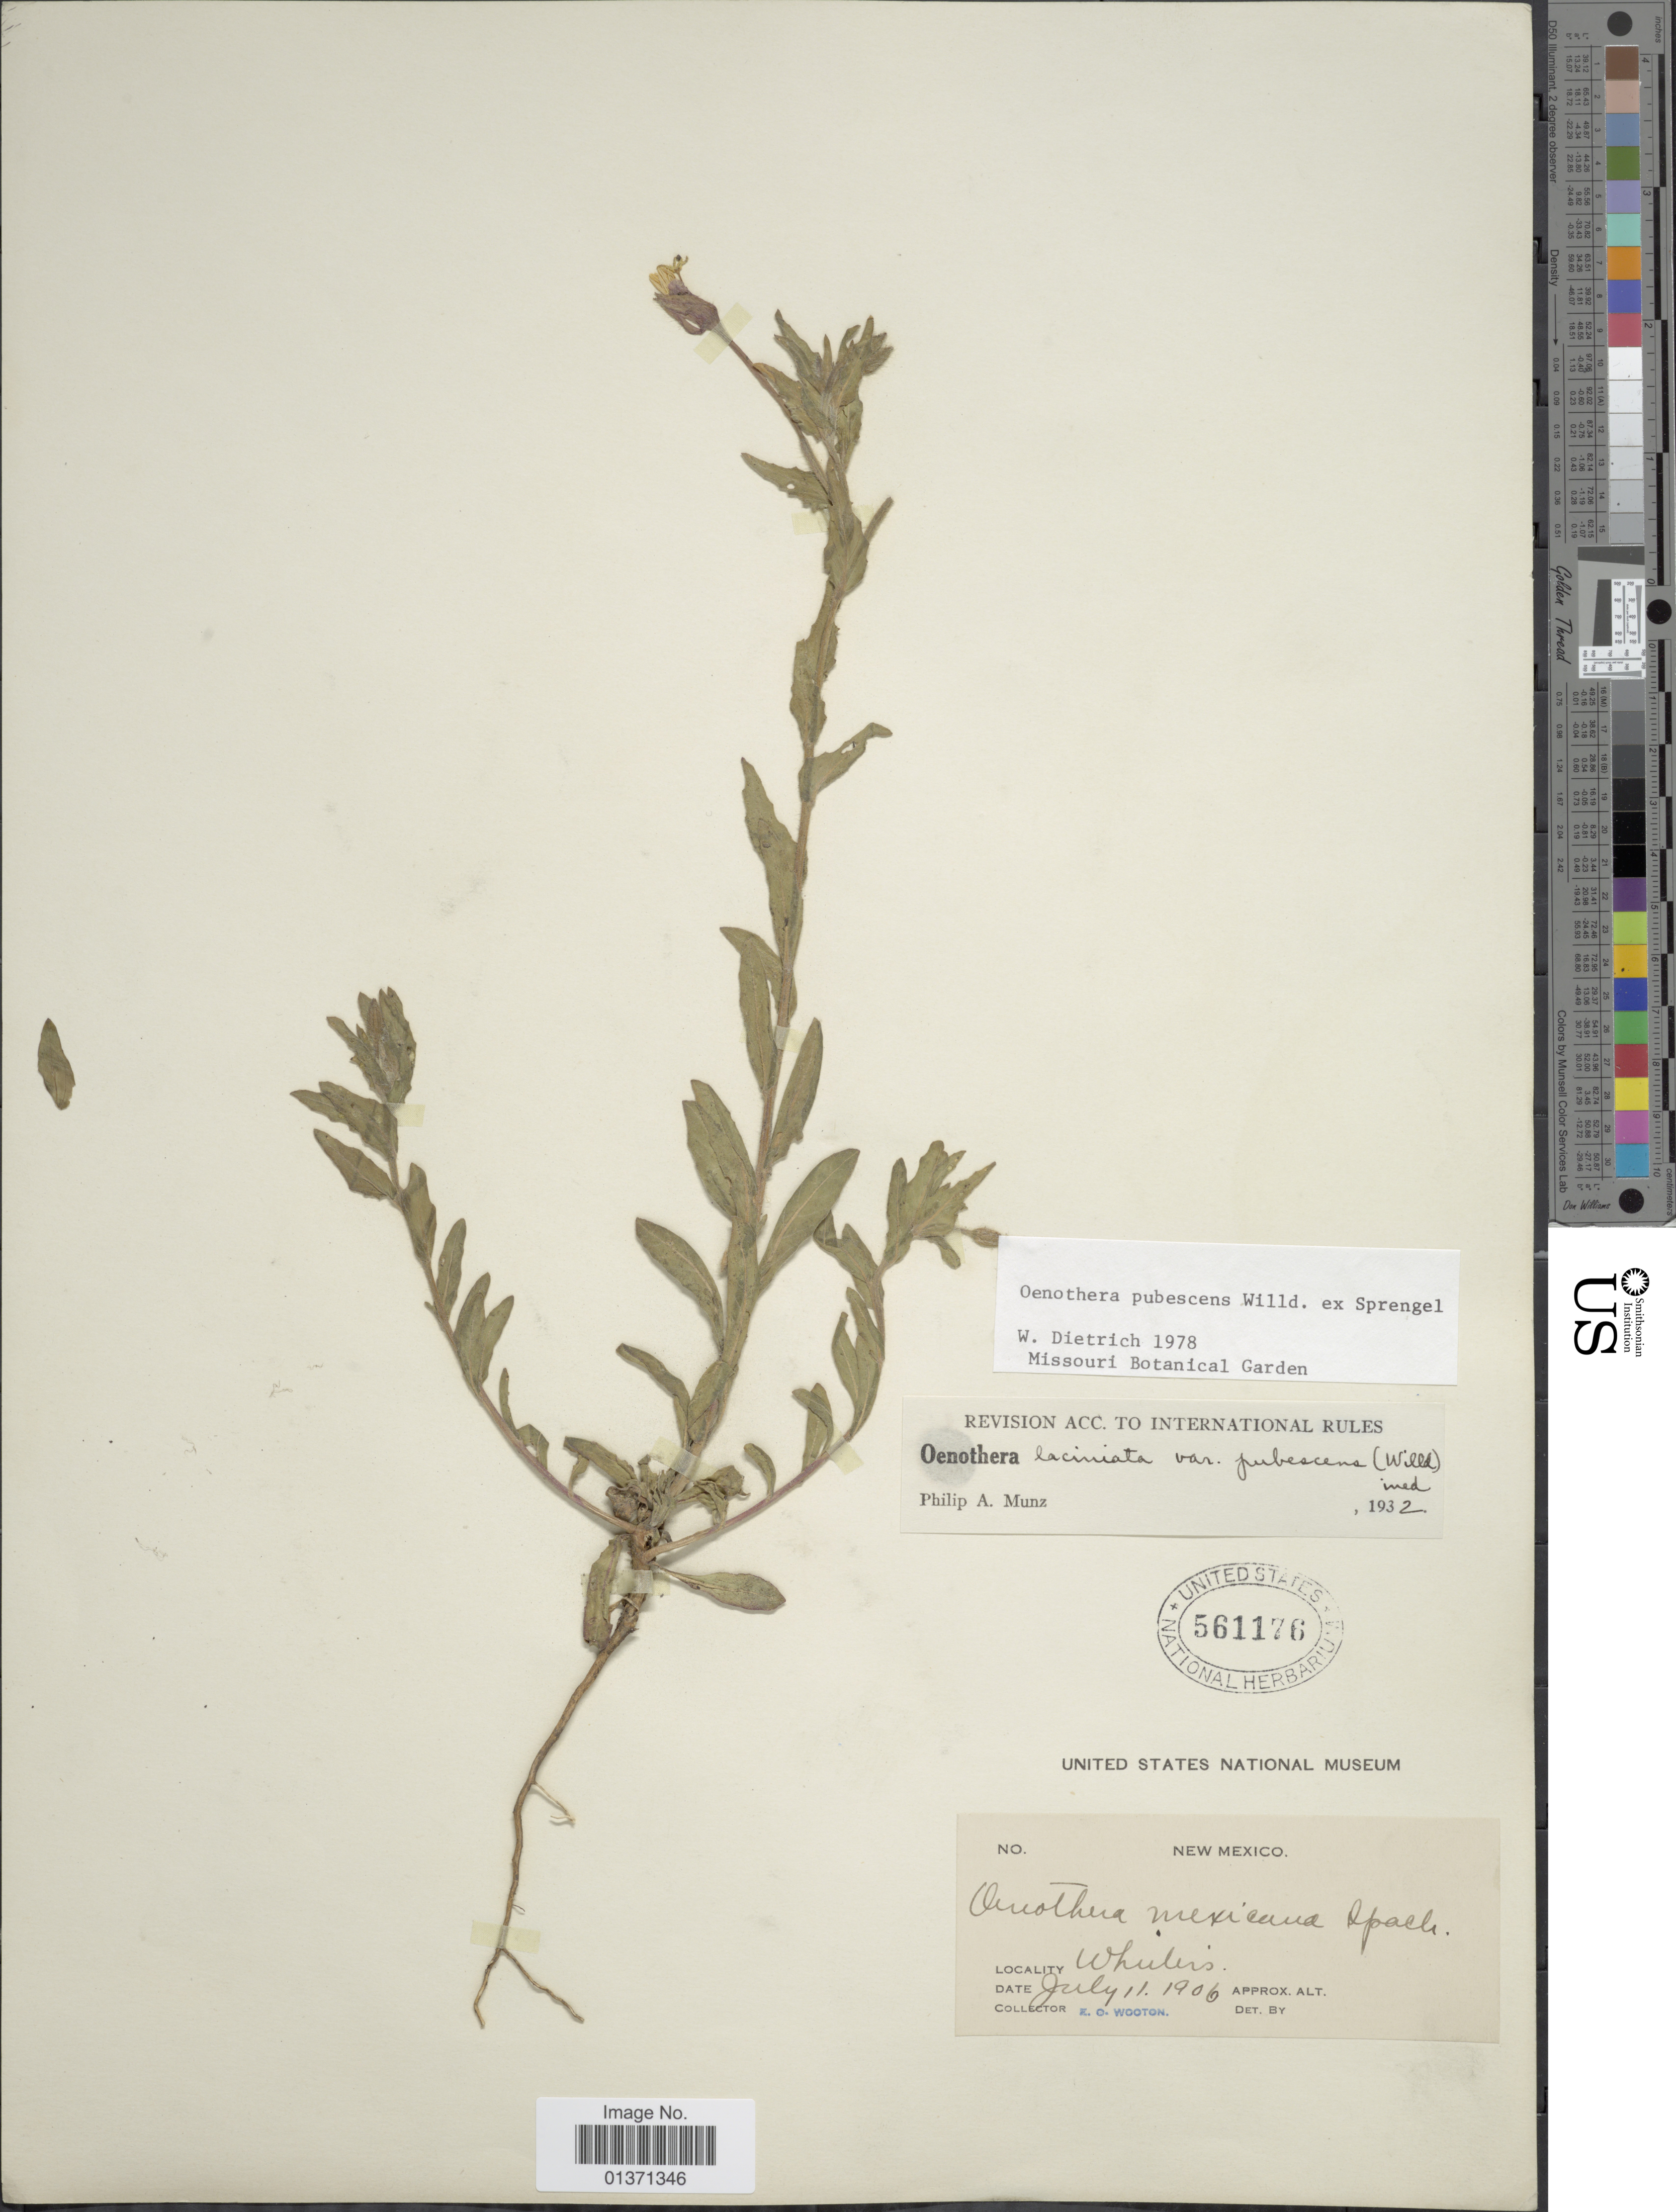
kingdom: Plantae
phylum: Tracheophyta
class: Magnoliopsida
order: Myrtales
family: Onagraceae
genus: Oenothera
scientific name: Oenothera pubescens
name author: Willd. ex Spreng.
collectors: E. O. Wooton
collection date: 1906-07-11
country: United States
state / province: New Mexico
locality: Wheelers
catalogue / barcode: US 561176